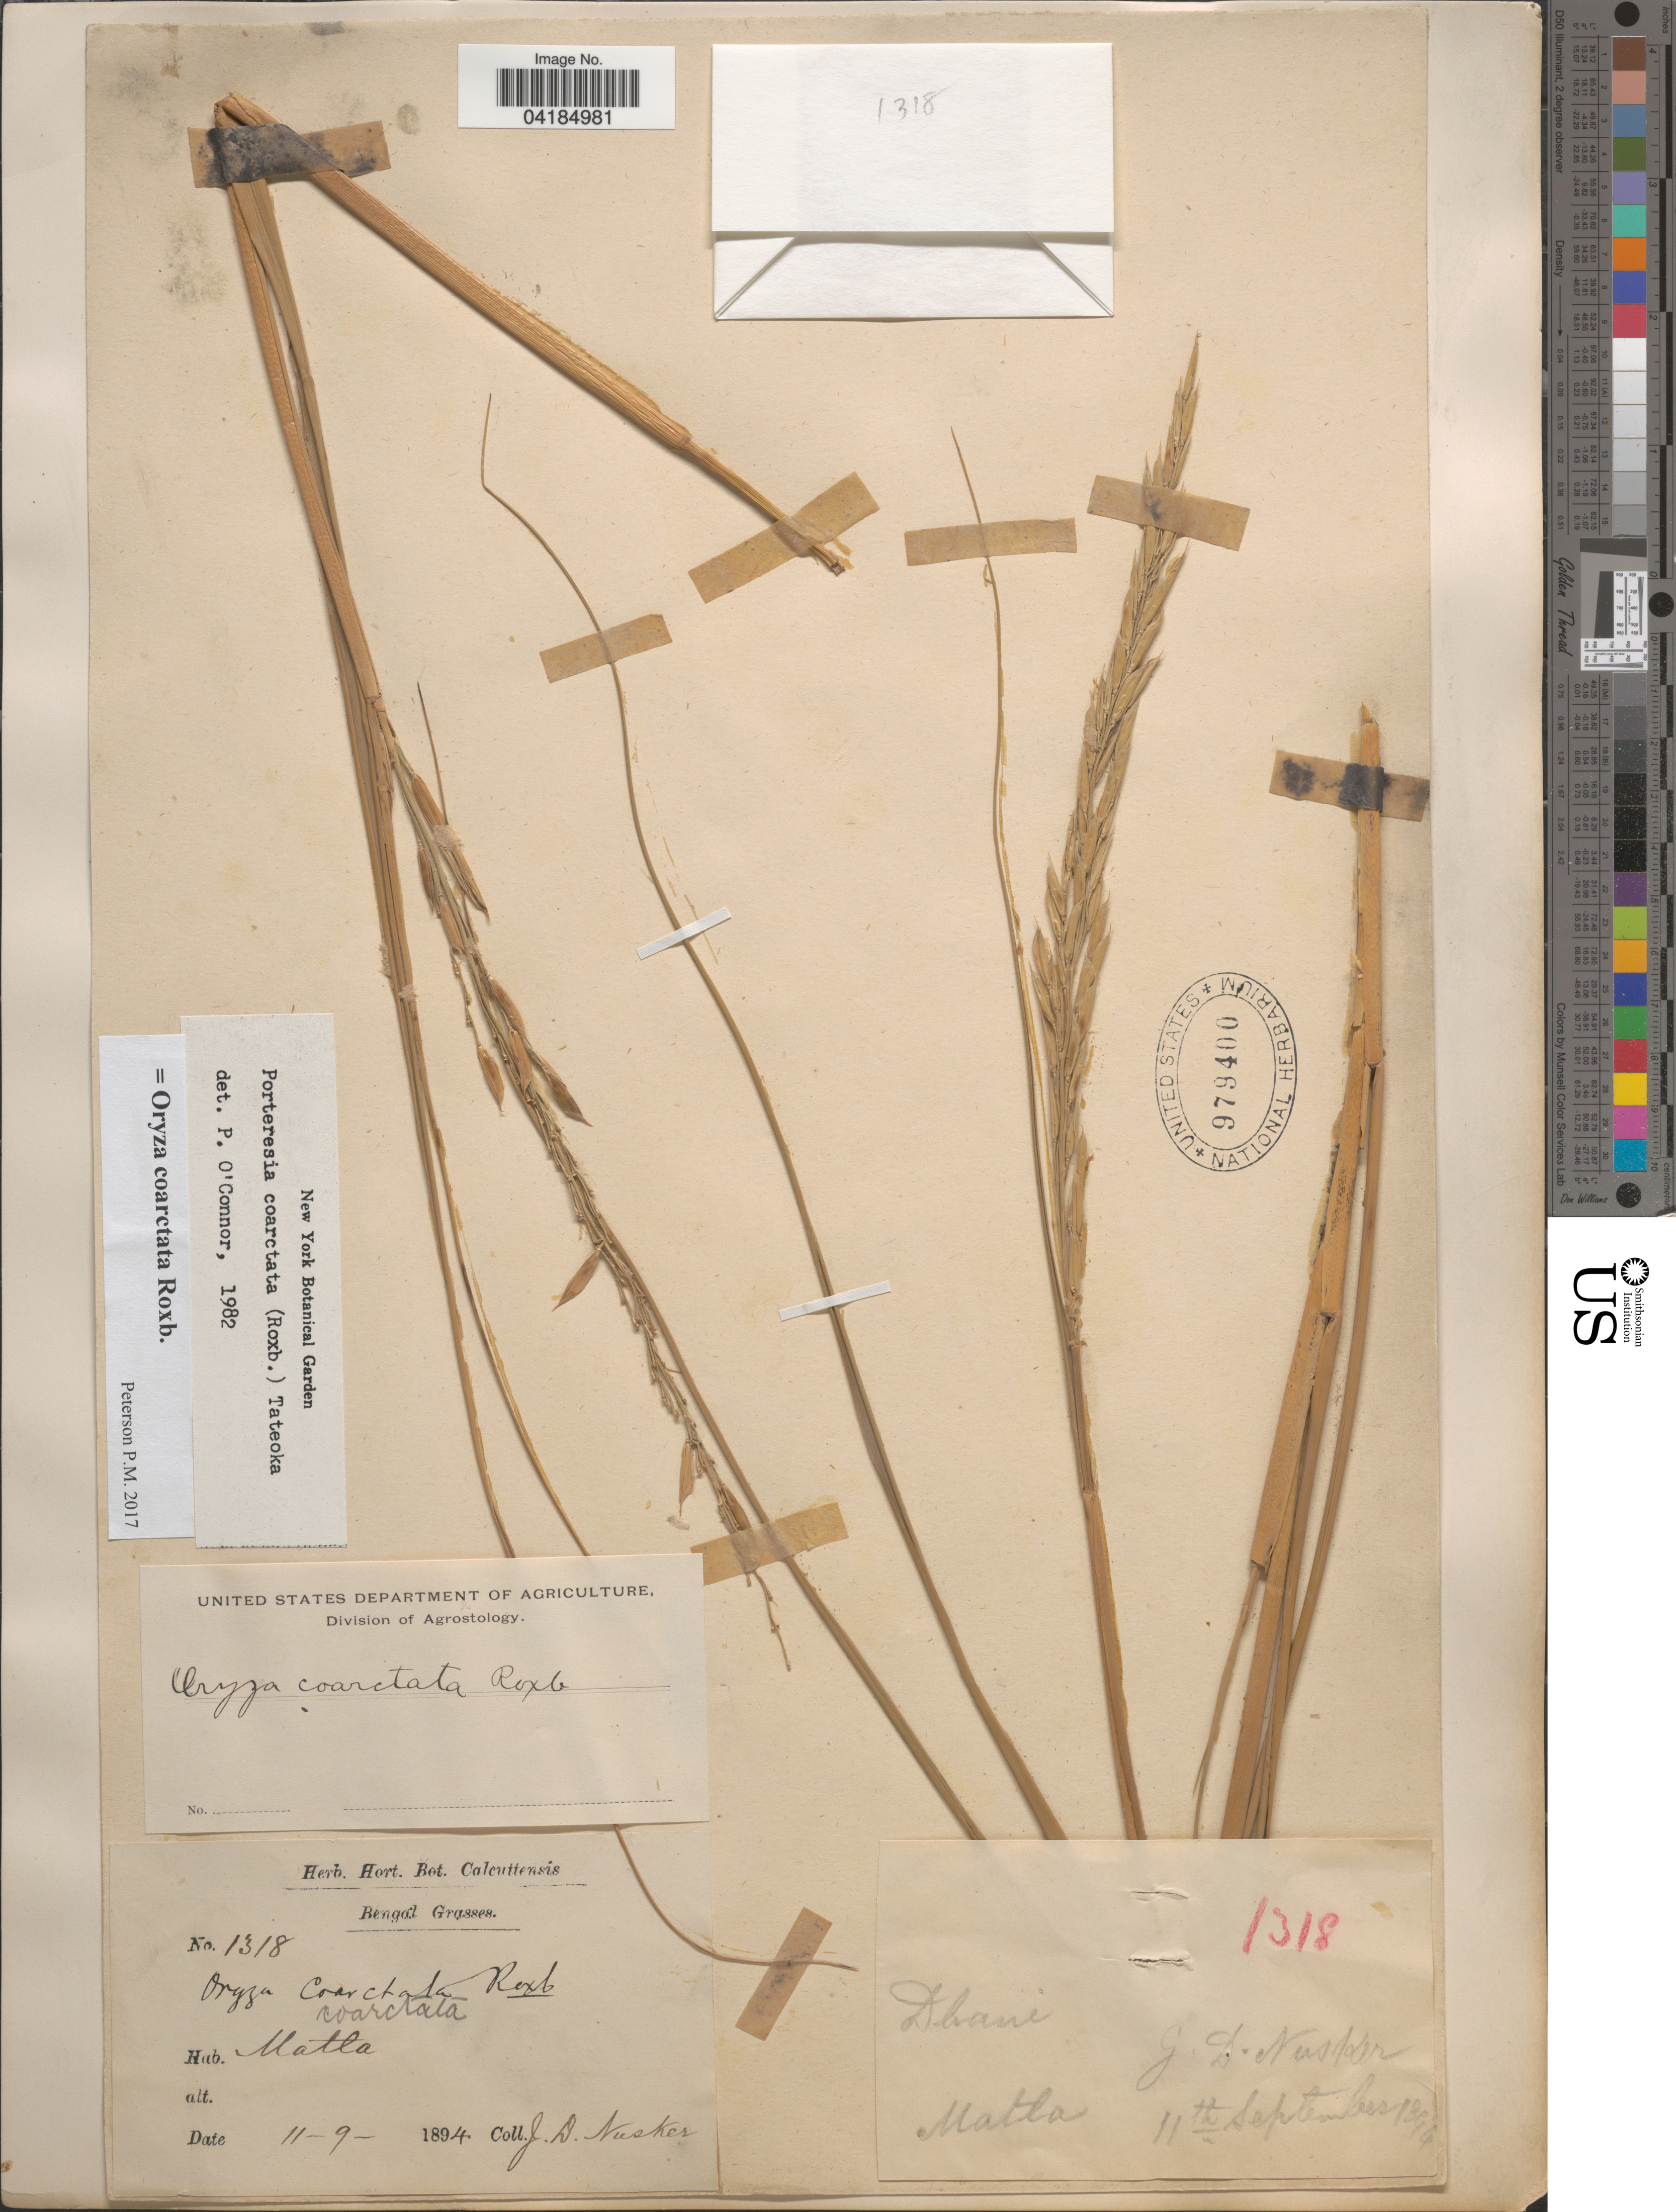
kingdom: Plantae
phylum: Tracheophyta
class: Liliopsida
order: Poales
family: Poaceae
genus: Oryza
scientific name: Oryza coarctata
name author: Roxb.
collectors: J. Nusker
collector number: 1318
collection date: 1894-09-11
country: India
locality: Bengal. Matta.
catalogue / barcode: US 979400